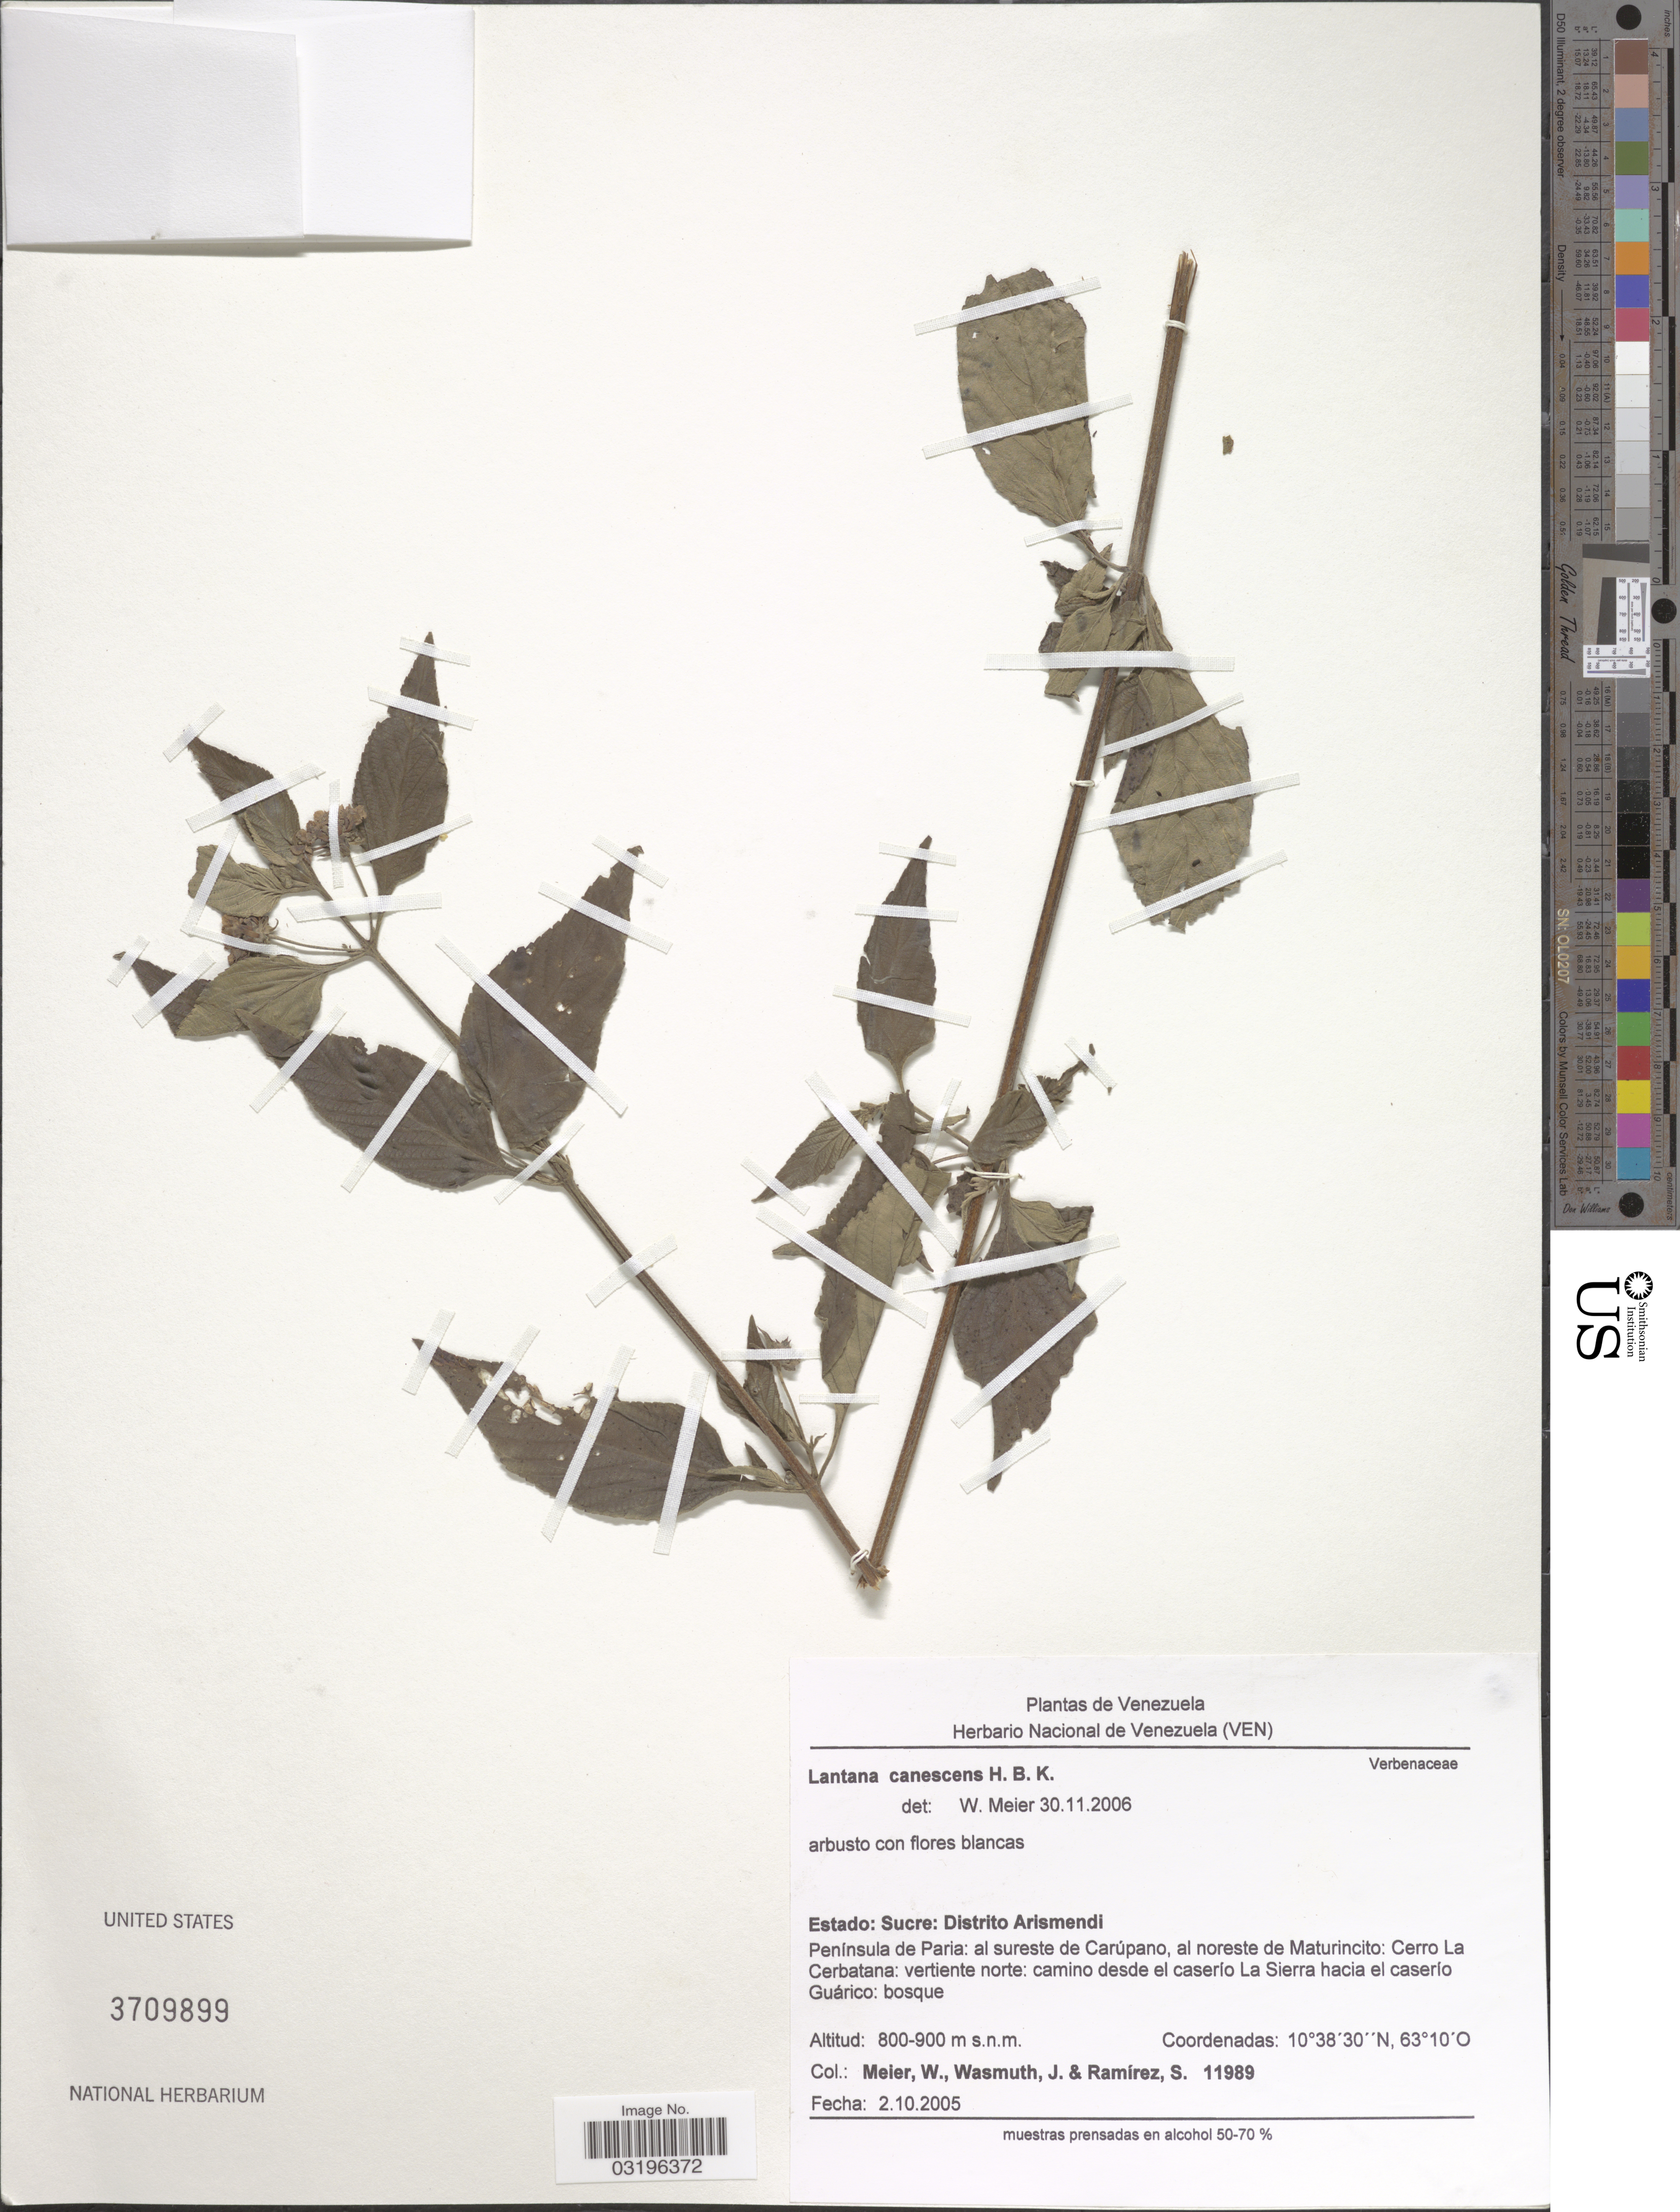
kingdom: Plantae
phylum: Tracheophyta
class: Magnoliopsida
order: Lamiales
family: Verbenaceae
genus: Lantana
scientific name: Lantana canescens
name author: Kunth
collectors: W. Meier, J. Wasmuth & S. Ramírez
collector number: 11989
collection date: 2005-10-02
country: Venezuela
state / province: Sucre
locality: Distrito Arismendi. Península de Paria: al sureste de Carúpano, al noreste de Maturincito: Cerro La Cerbatana: vertiente norte: camino desde el caserío La Sierra el caserío Guárico: bosque.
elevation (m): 800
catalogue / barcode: US 3709899